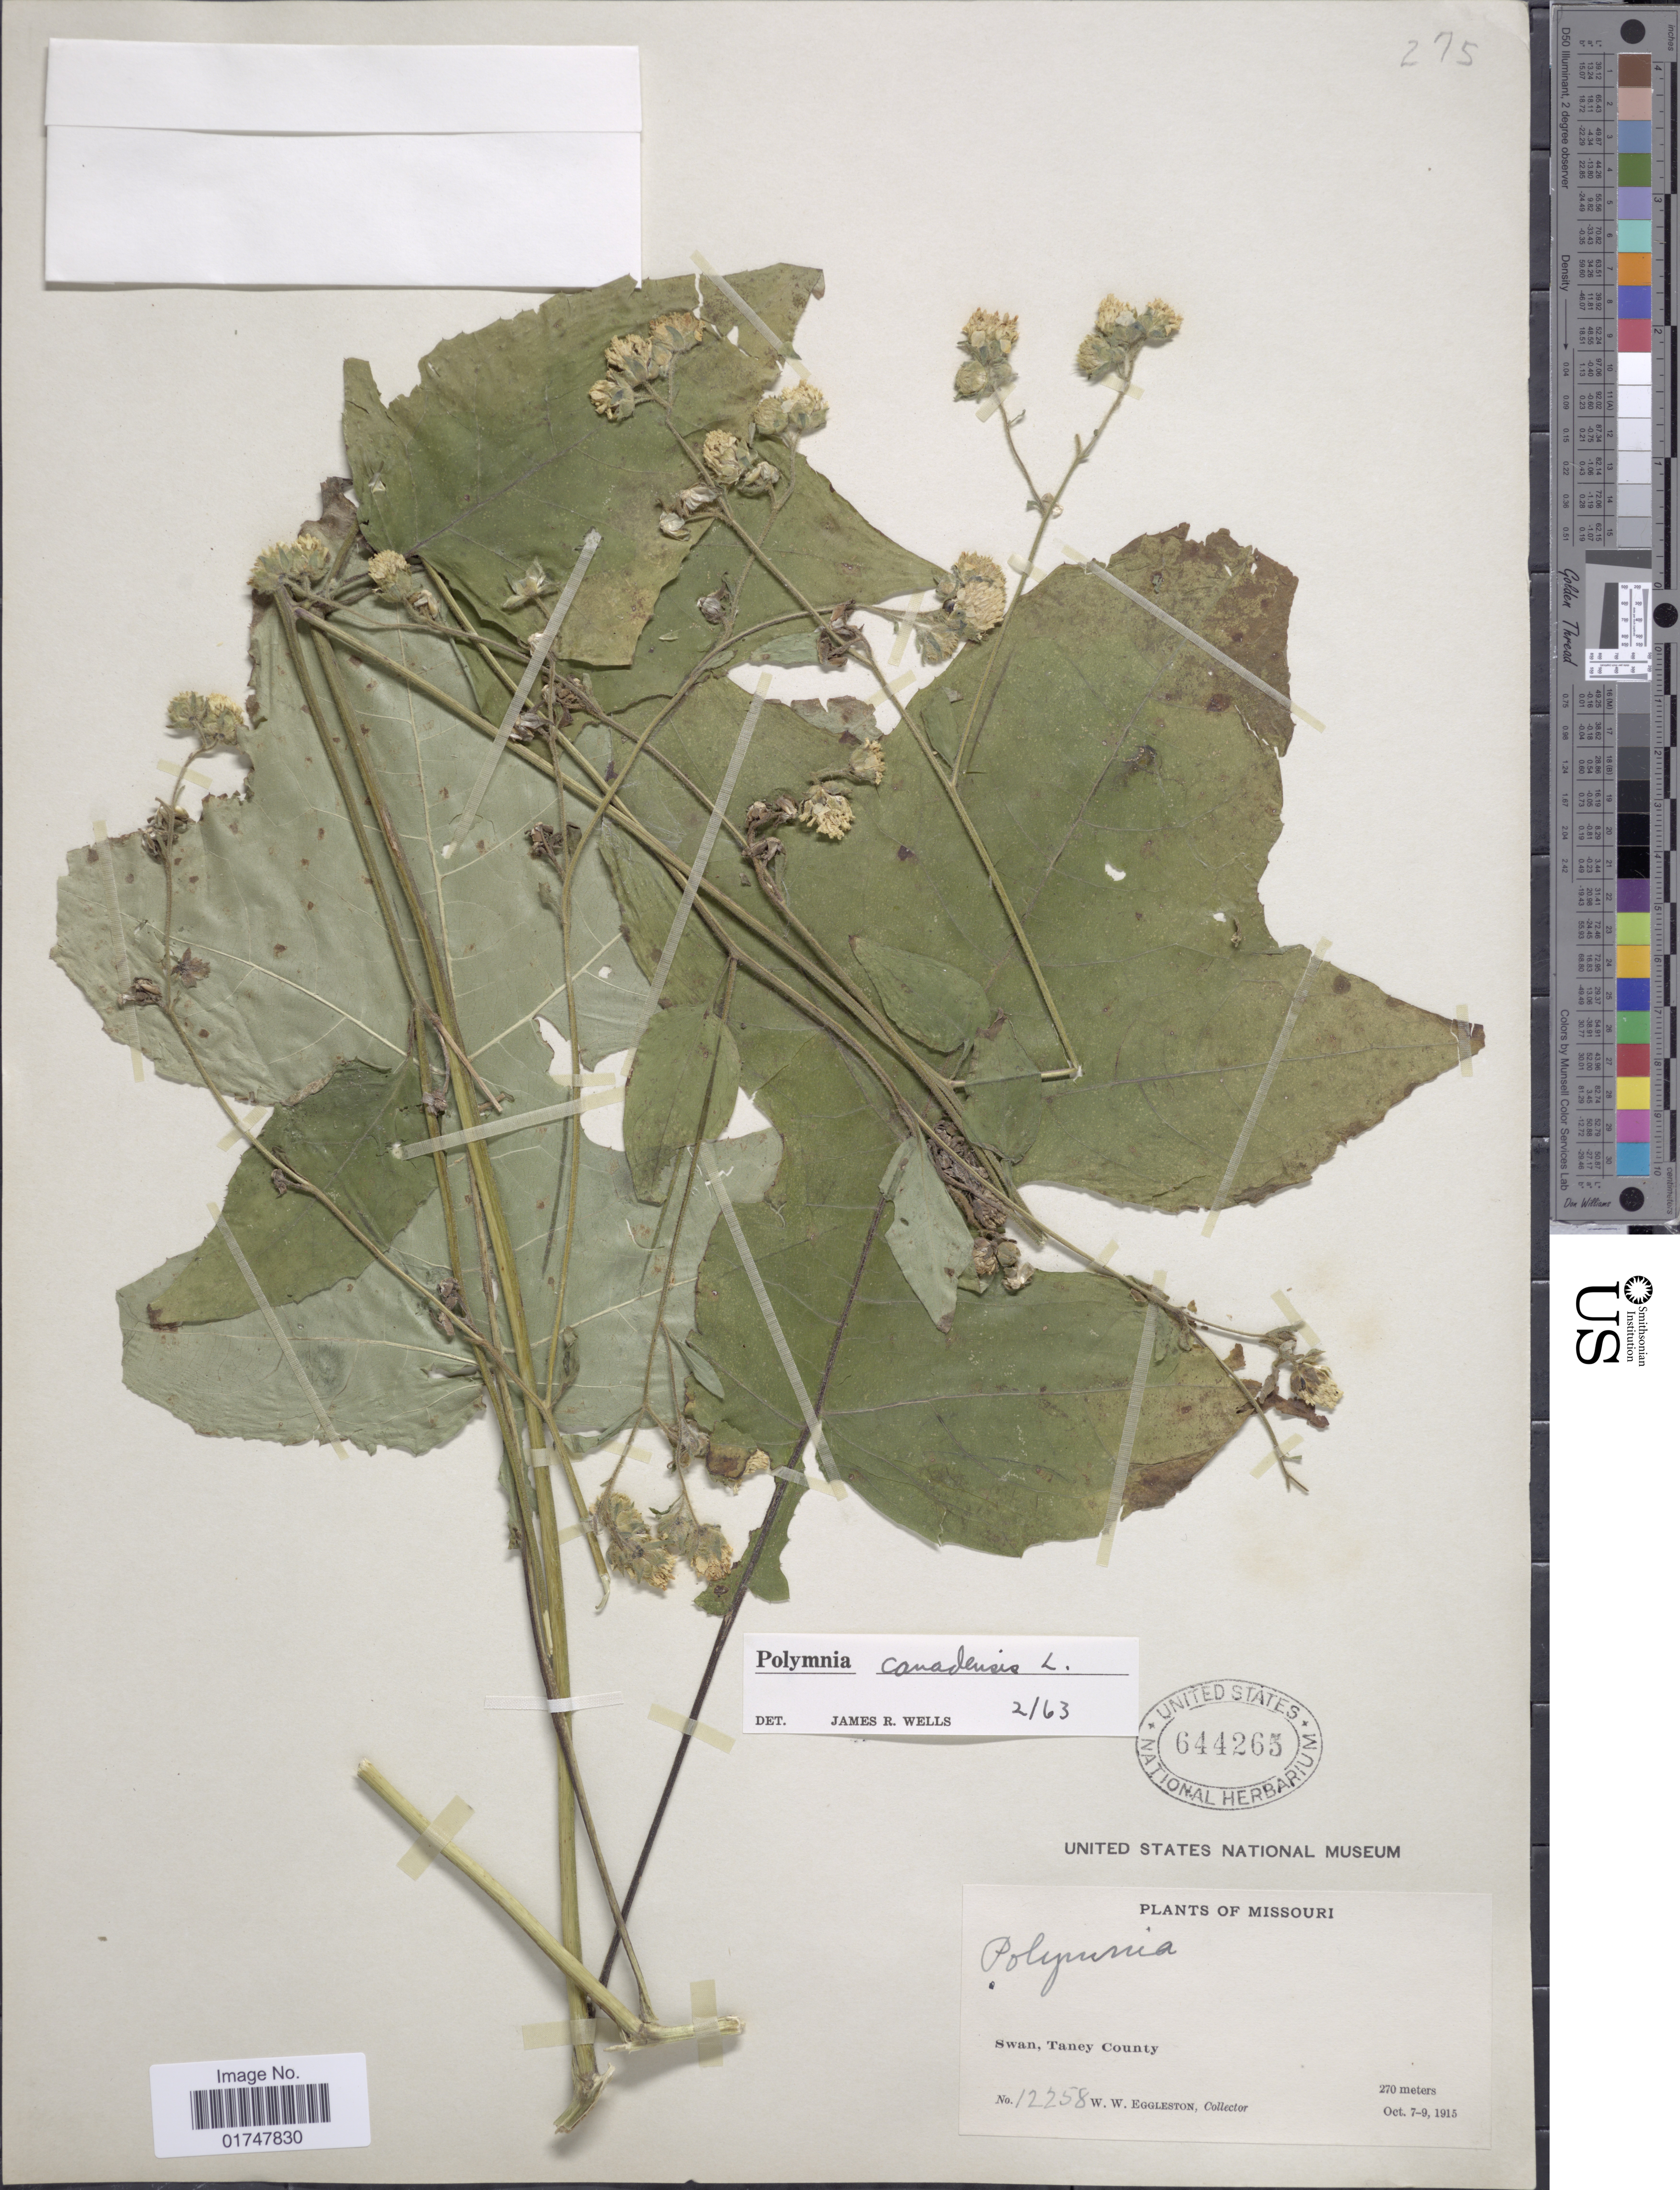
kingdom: Plantae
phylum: Tracheophyta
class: Magnoliopsida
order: Asterales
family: Asteraceae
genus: Polymnia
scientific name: Polymnia canadensis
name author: L.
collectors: W. W. Eggleston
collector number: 12258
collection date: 1915-10-07/1915-10-09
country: United States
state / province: Missouri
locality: Swan, Taney County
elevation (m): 270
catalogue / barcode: US 644265